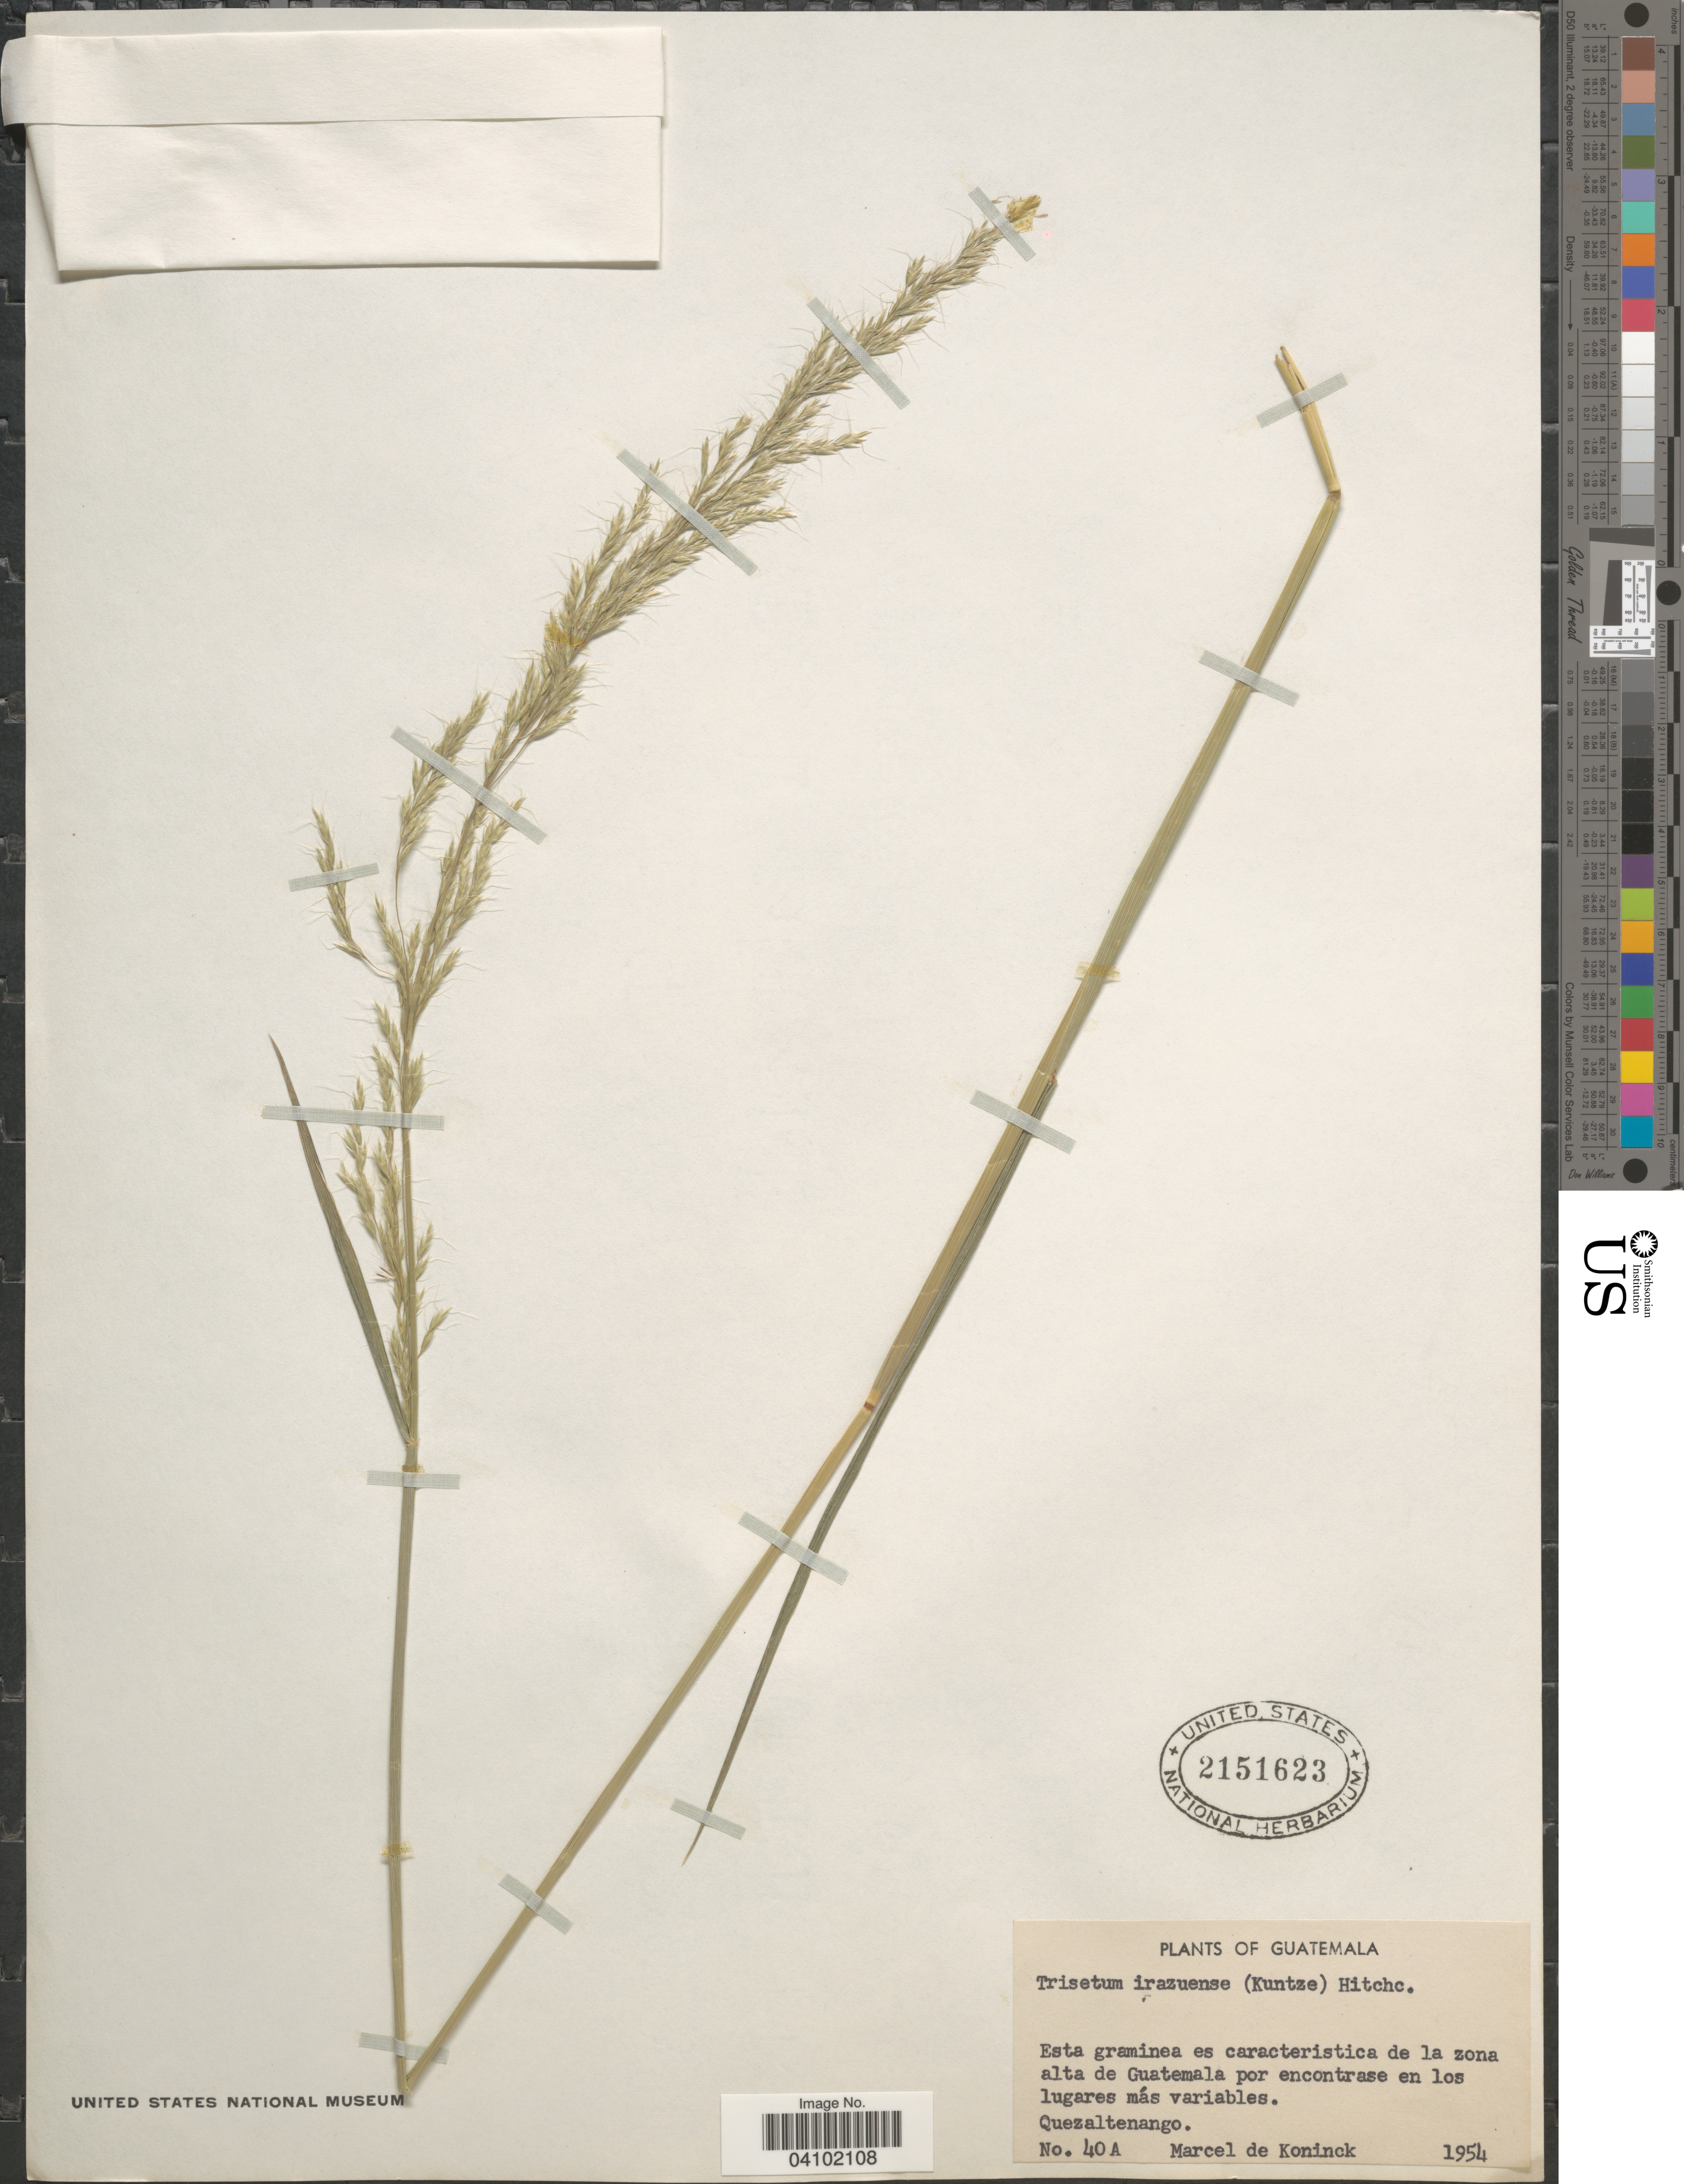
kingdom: Plantae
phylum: Tracheophyta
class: Liliopsida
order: Poales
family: Poaceae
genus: Peyritschia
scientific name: Peyritschia irazuensis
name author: (Kuntze) P.M. Peterson et al.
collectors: M. Koninck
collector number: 40A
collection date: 1954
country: Guatemala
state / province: Quetzaltenango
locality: Esta graminea es caracteristica de la zona alta de Guatemala por encontrase en los lugares más variables.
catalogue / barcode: US 2151623